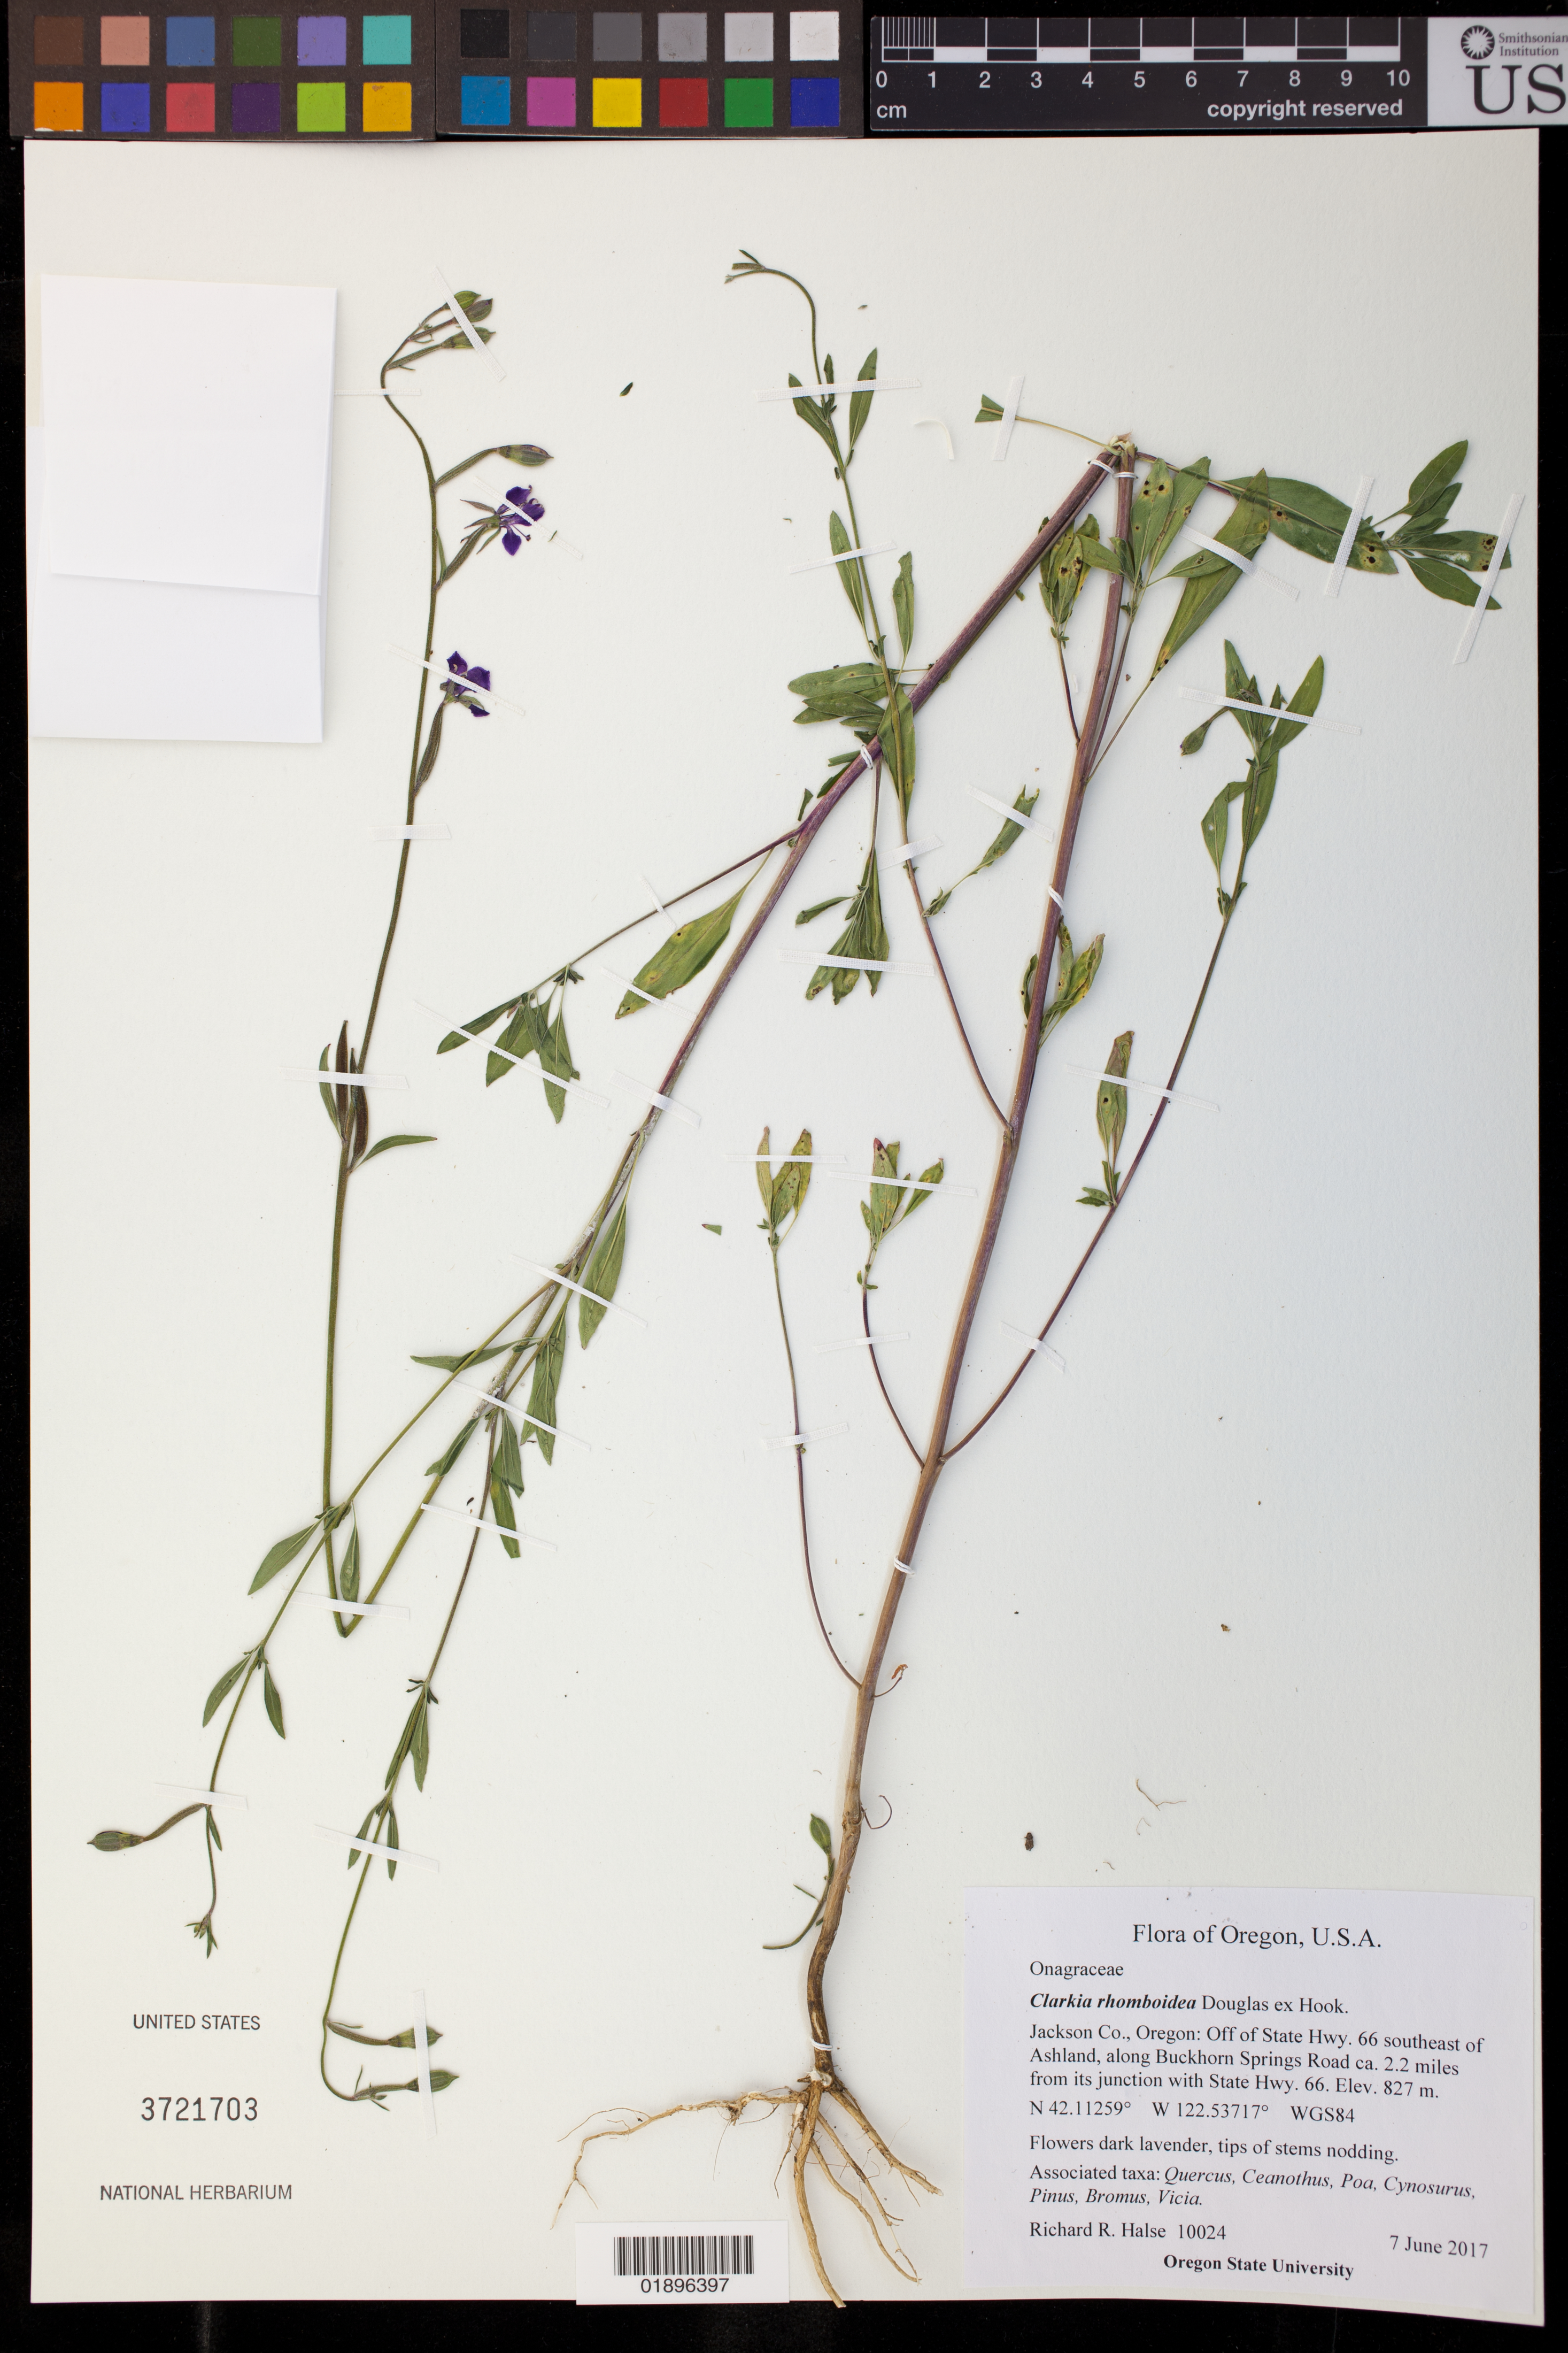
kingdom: Plantae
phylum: Tracheophyta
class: Magnoliopsida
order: Myrtales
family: Onagraceae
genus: Clarkia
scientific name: Clarkia rhomboidea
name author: Douglas ex Hook.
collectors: R. Halse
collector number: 10024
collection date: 2017-06-07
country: United States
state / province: Oregon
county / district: Jackson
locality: Off of State Hwy. 66 southeast of Ashland, along Buckhorn Springs Road ca. 2.2 miles from its junction with State Hwy 66.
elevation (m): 827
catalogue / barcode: US 3721703